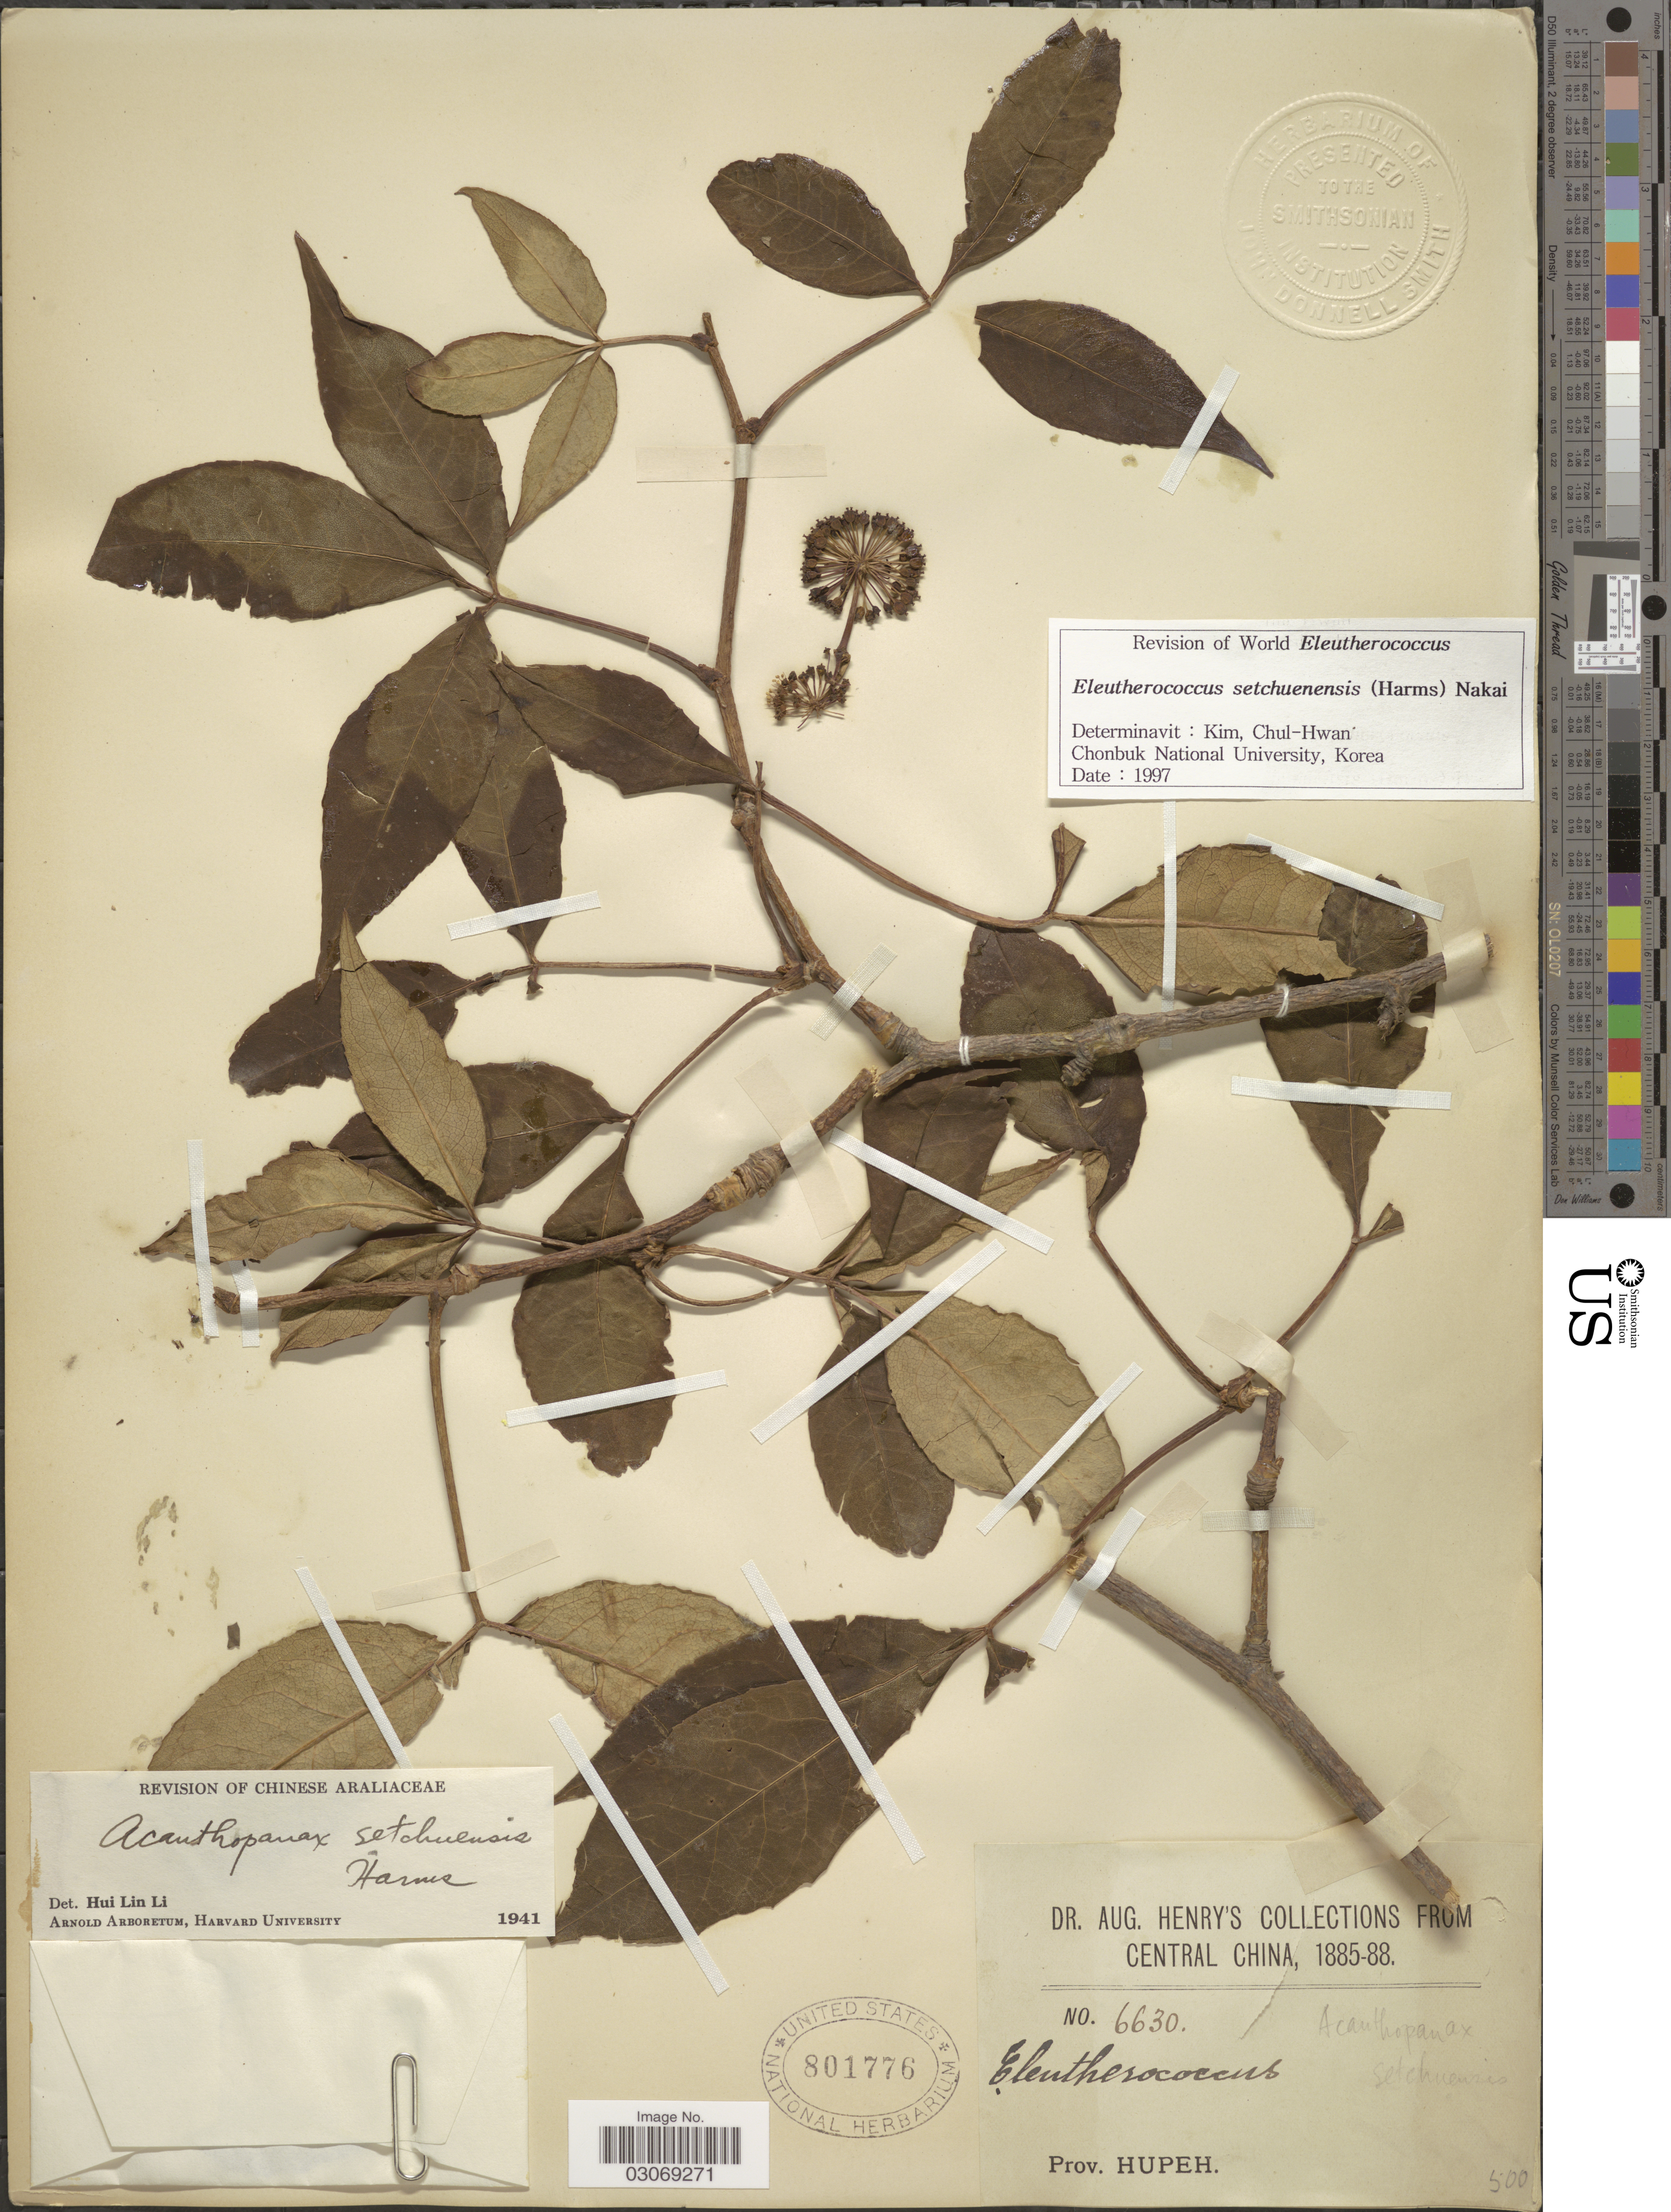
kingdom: Plantae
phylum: Tracheophyta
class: Magnoliopsida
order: Apiales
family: Araliaceae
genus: Eleutherococcus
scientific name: Eleutherococcus setchuenensis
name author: (Harms) Nakai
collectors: A. Henry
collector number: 6630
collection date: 1885/1888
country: China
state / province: Hubei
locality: Central China. Prov. Hupeh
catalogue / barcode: US 801776